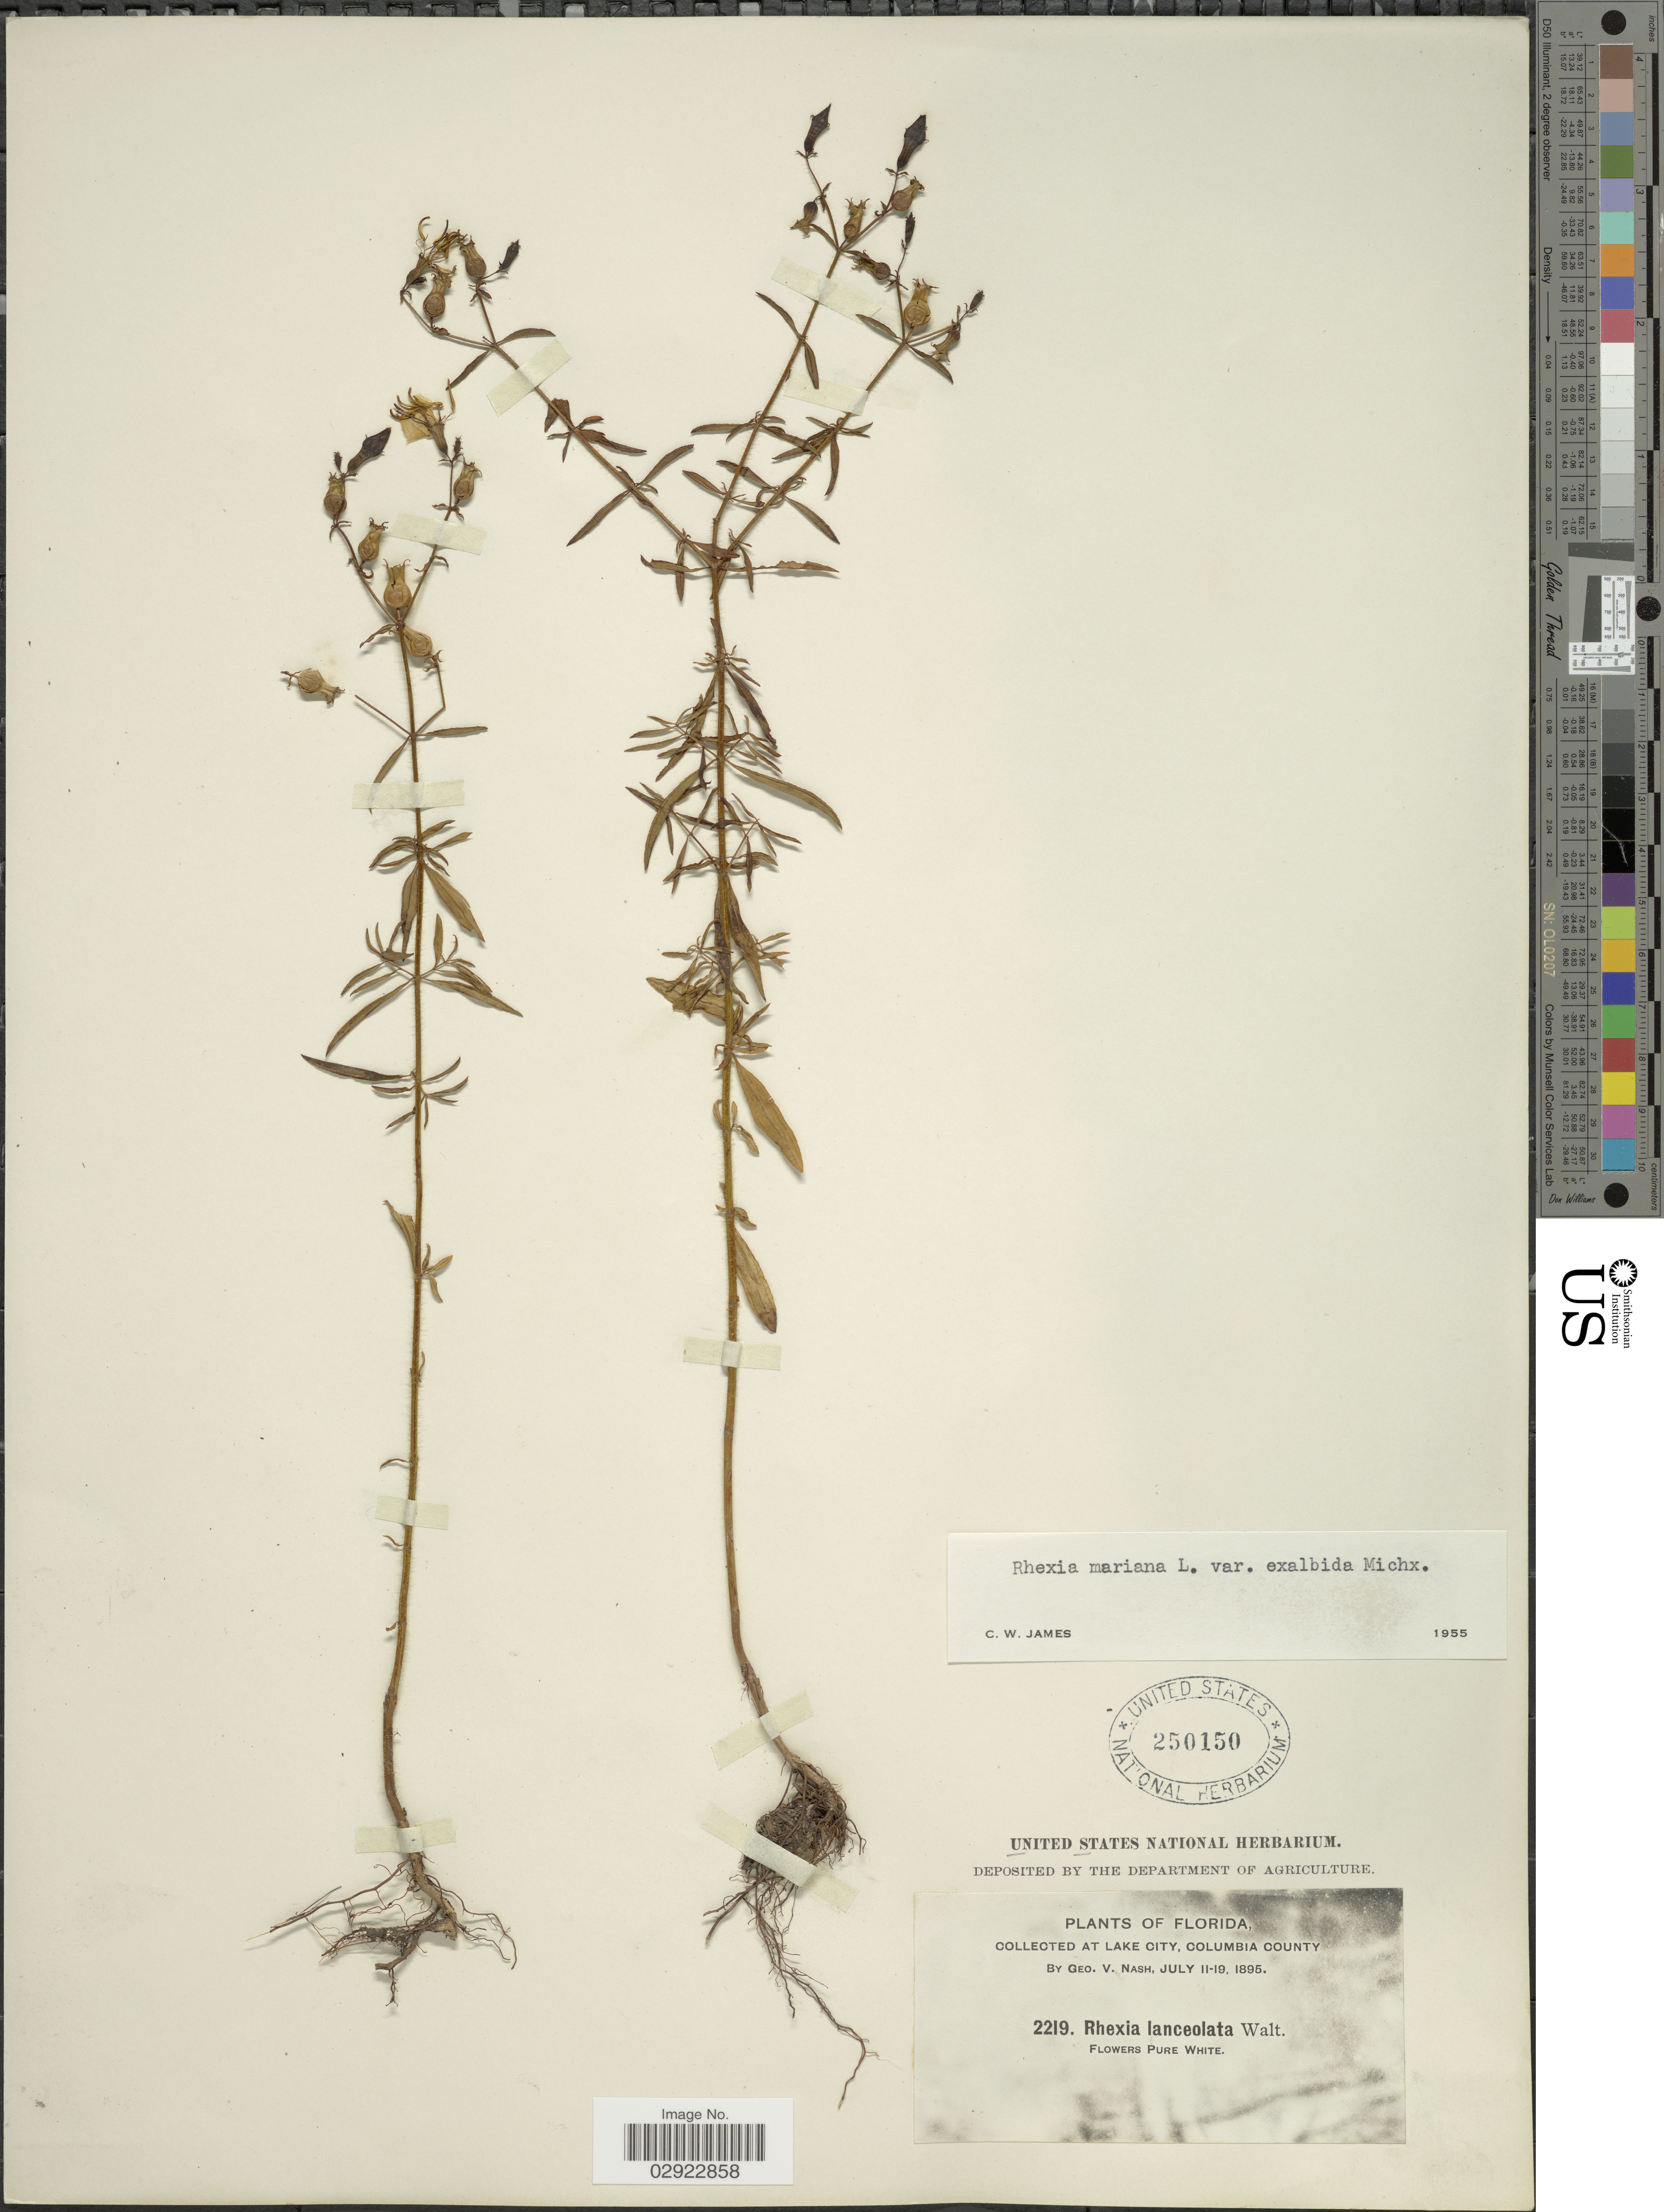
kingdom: Plantae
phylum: Tracheophyta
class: Magnoliopsida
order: Myrtales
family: Melastomataceae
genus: Rhexia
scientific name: Rhexia mariana var. exalbida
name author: Michx.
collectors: G. V. Nash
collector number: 2219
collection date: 1895-07-11/1895-07-19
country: United States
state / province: Florida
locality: At Lake City, Columbia County.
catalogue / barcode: US 250150